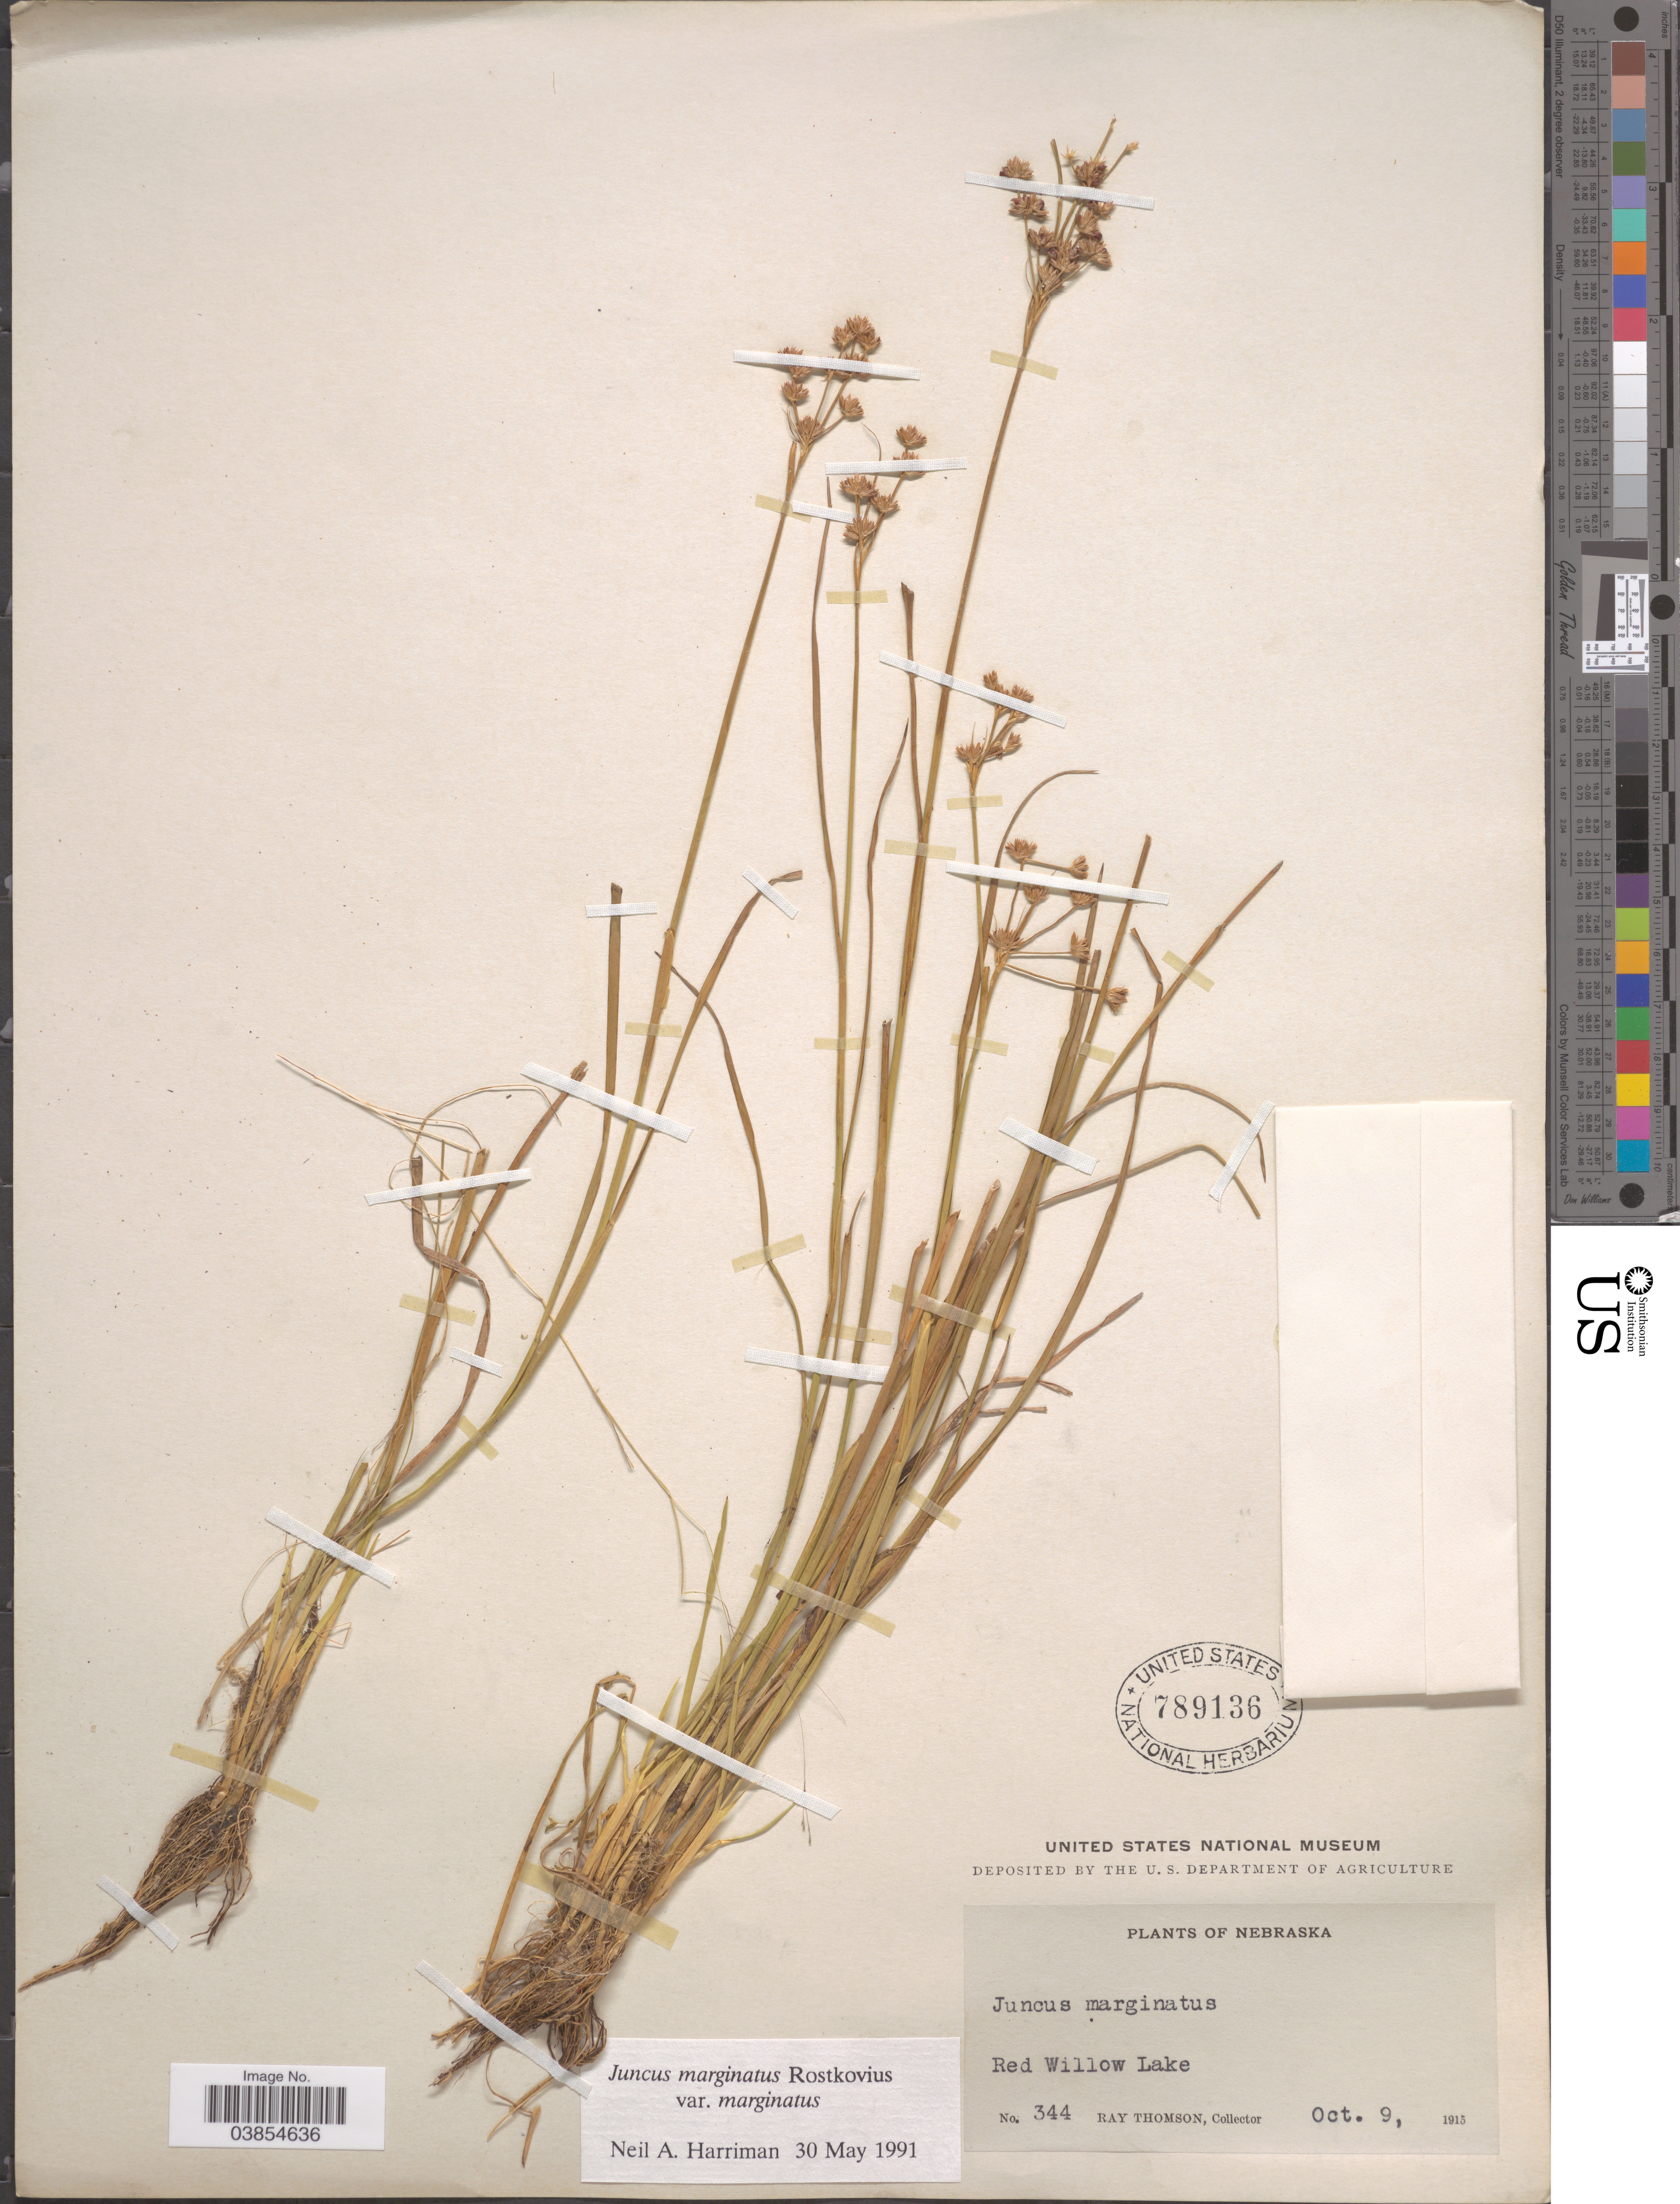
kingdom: Plantae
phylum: Tracheophyta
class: Liliopsida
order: Poales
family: Juncaceae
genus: Juncus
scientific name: Juncus marginatus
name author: Rostk.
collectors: R. Thomson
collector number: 344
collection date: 1915-10-09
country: United States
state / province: Nebraska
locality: Red Willow Lake.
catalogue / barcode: US 789136